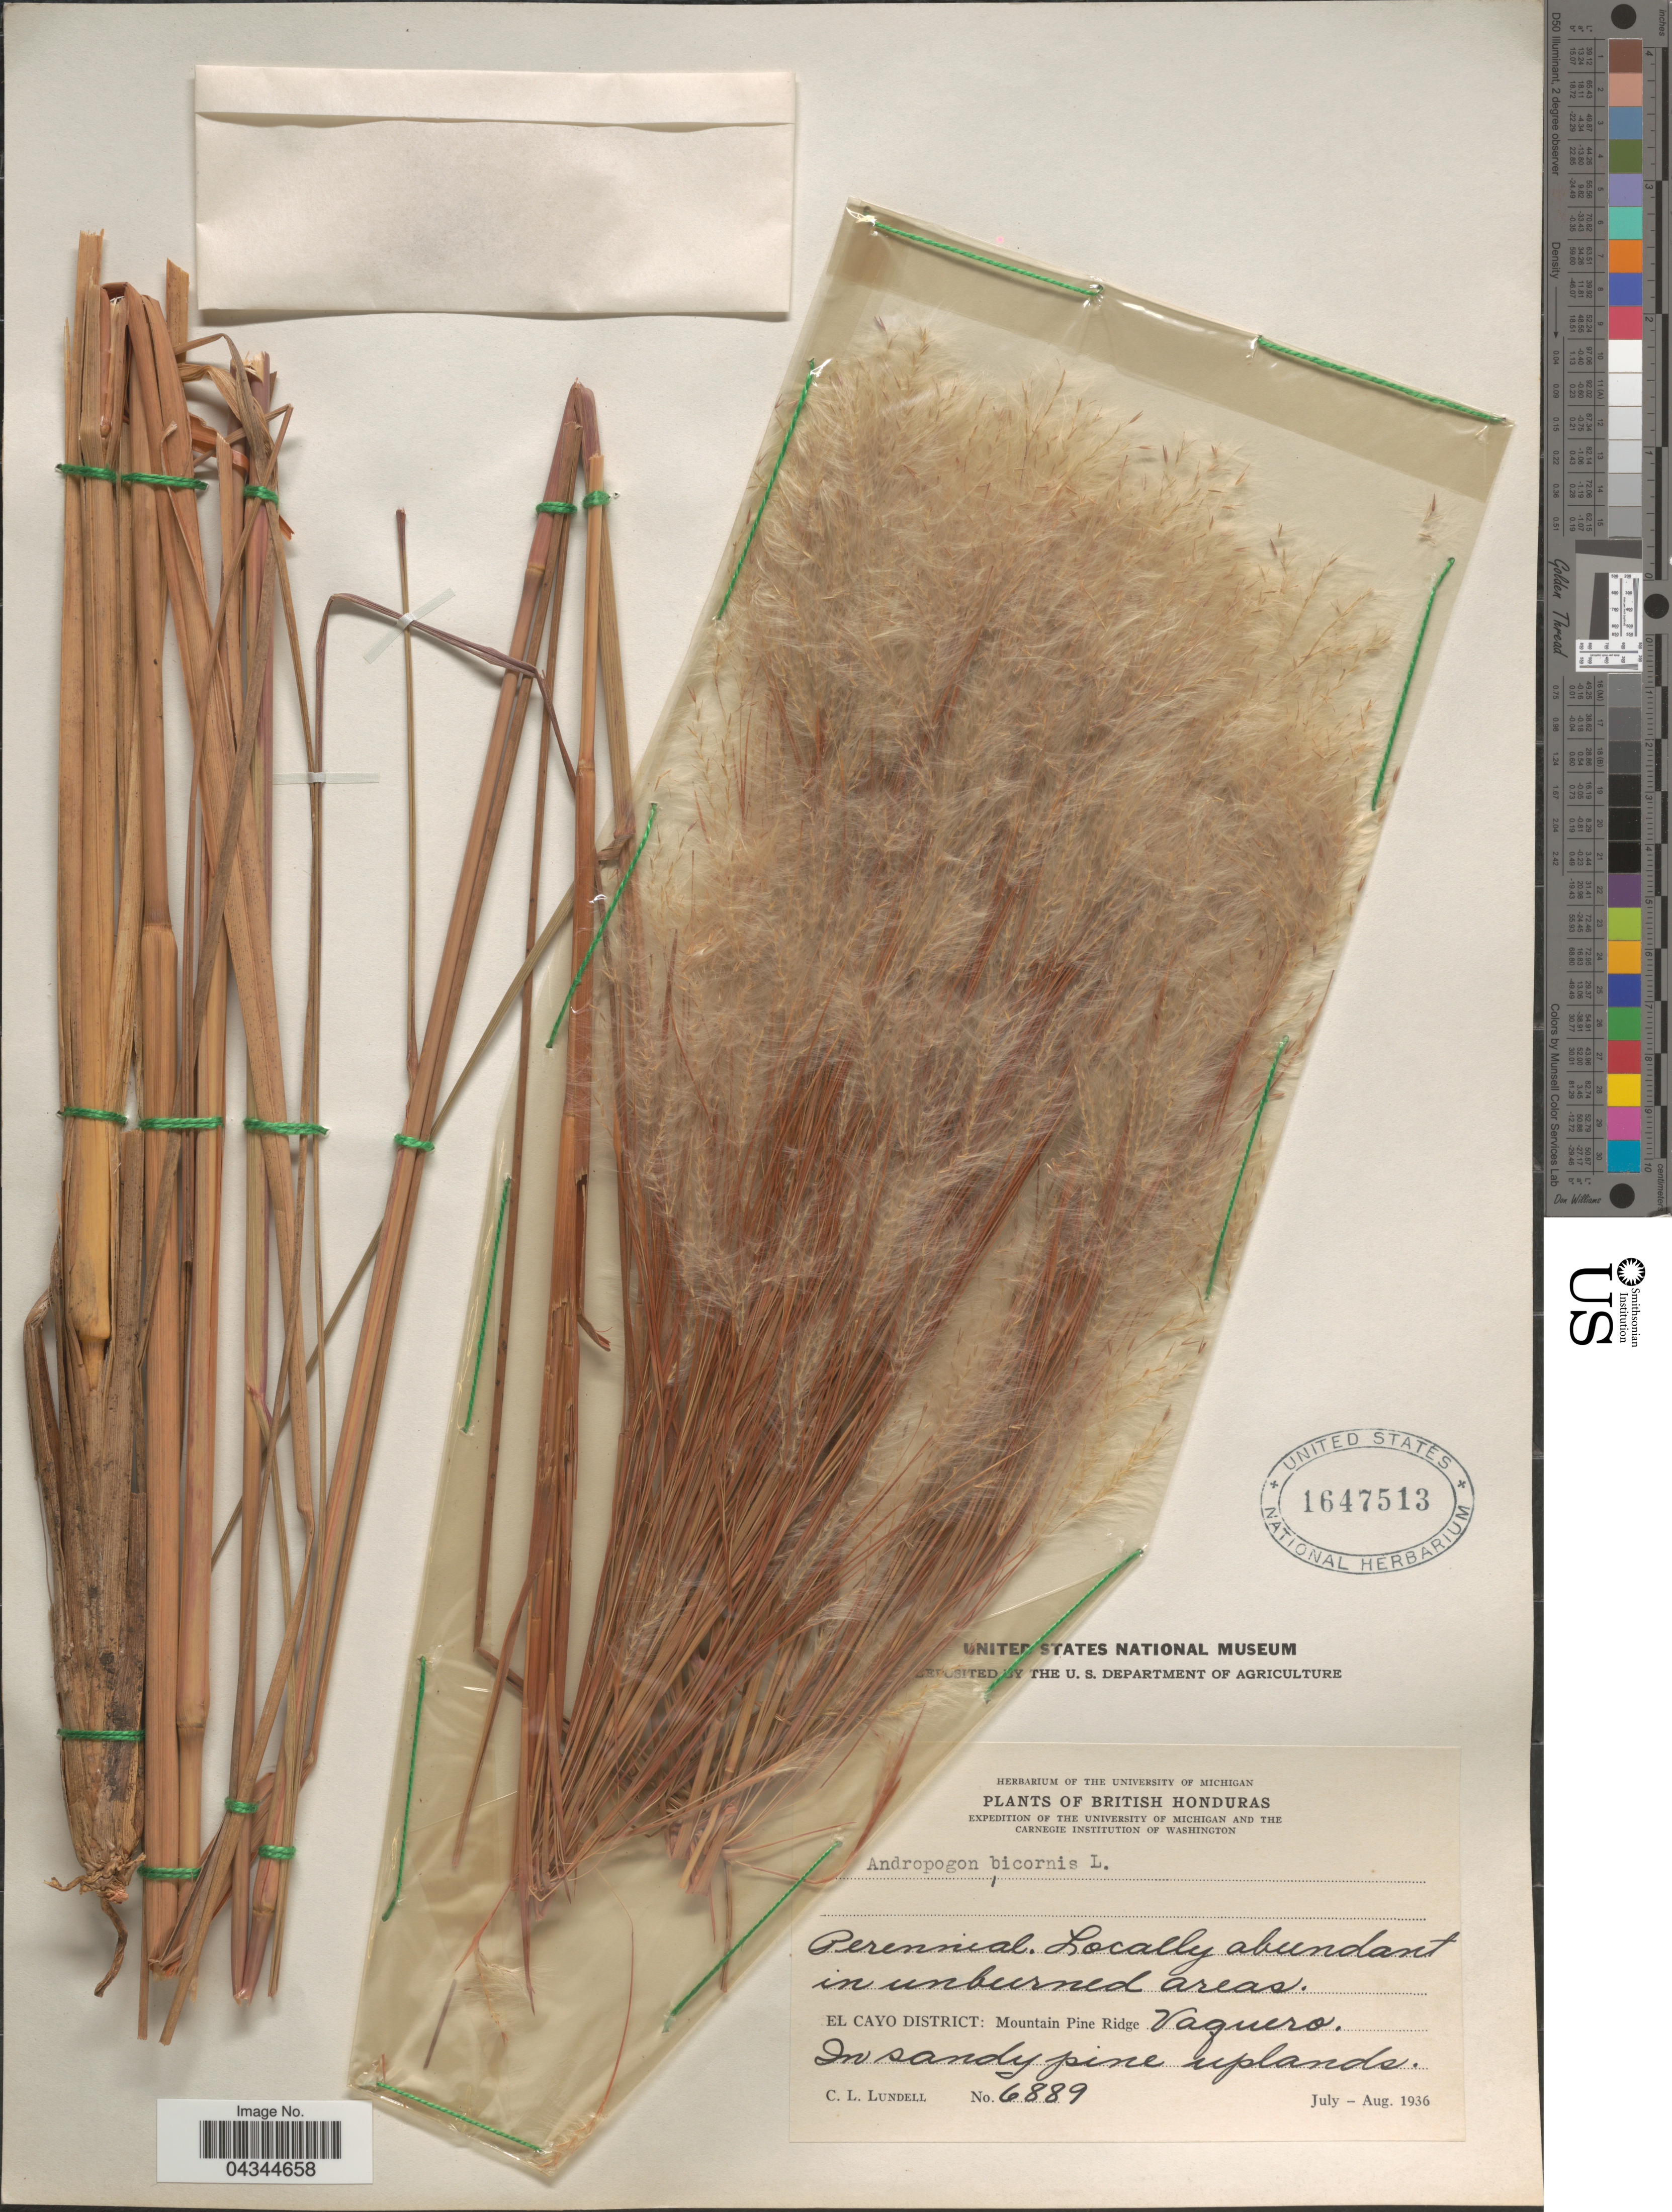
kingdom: Plantae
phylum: Tracheophyta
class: Liliopsida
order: Poales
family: Poaceae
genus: Andropogon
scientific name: Andropogon bicornis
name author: L.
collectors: C. L. Lundell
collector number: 6889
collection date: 1936-07/1936-08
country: Belize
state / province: Cayo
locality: British Honduras. Expedition of the University of Michigan and The Carnegie Institution of Washington. Locally abundant in unburned areas. El Cayo District: Mountain Pine Ridge Vaquero. In sandy pine uplands.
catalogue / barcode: US 1647513